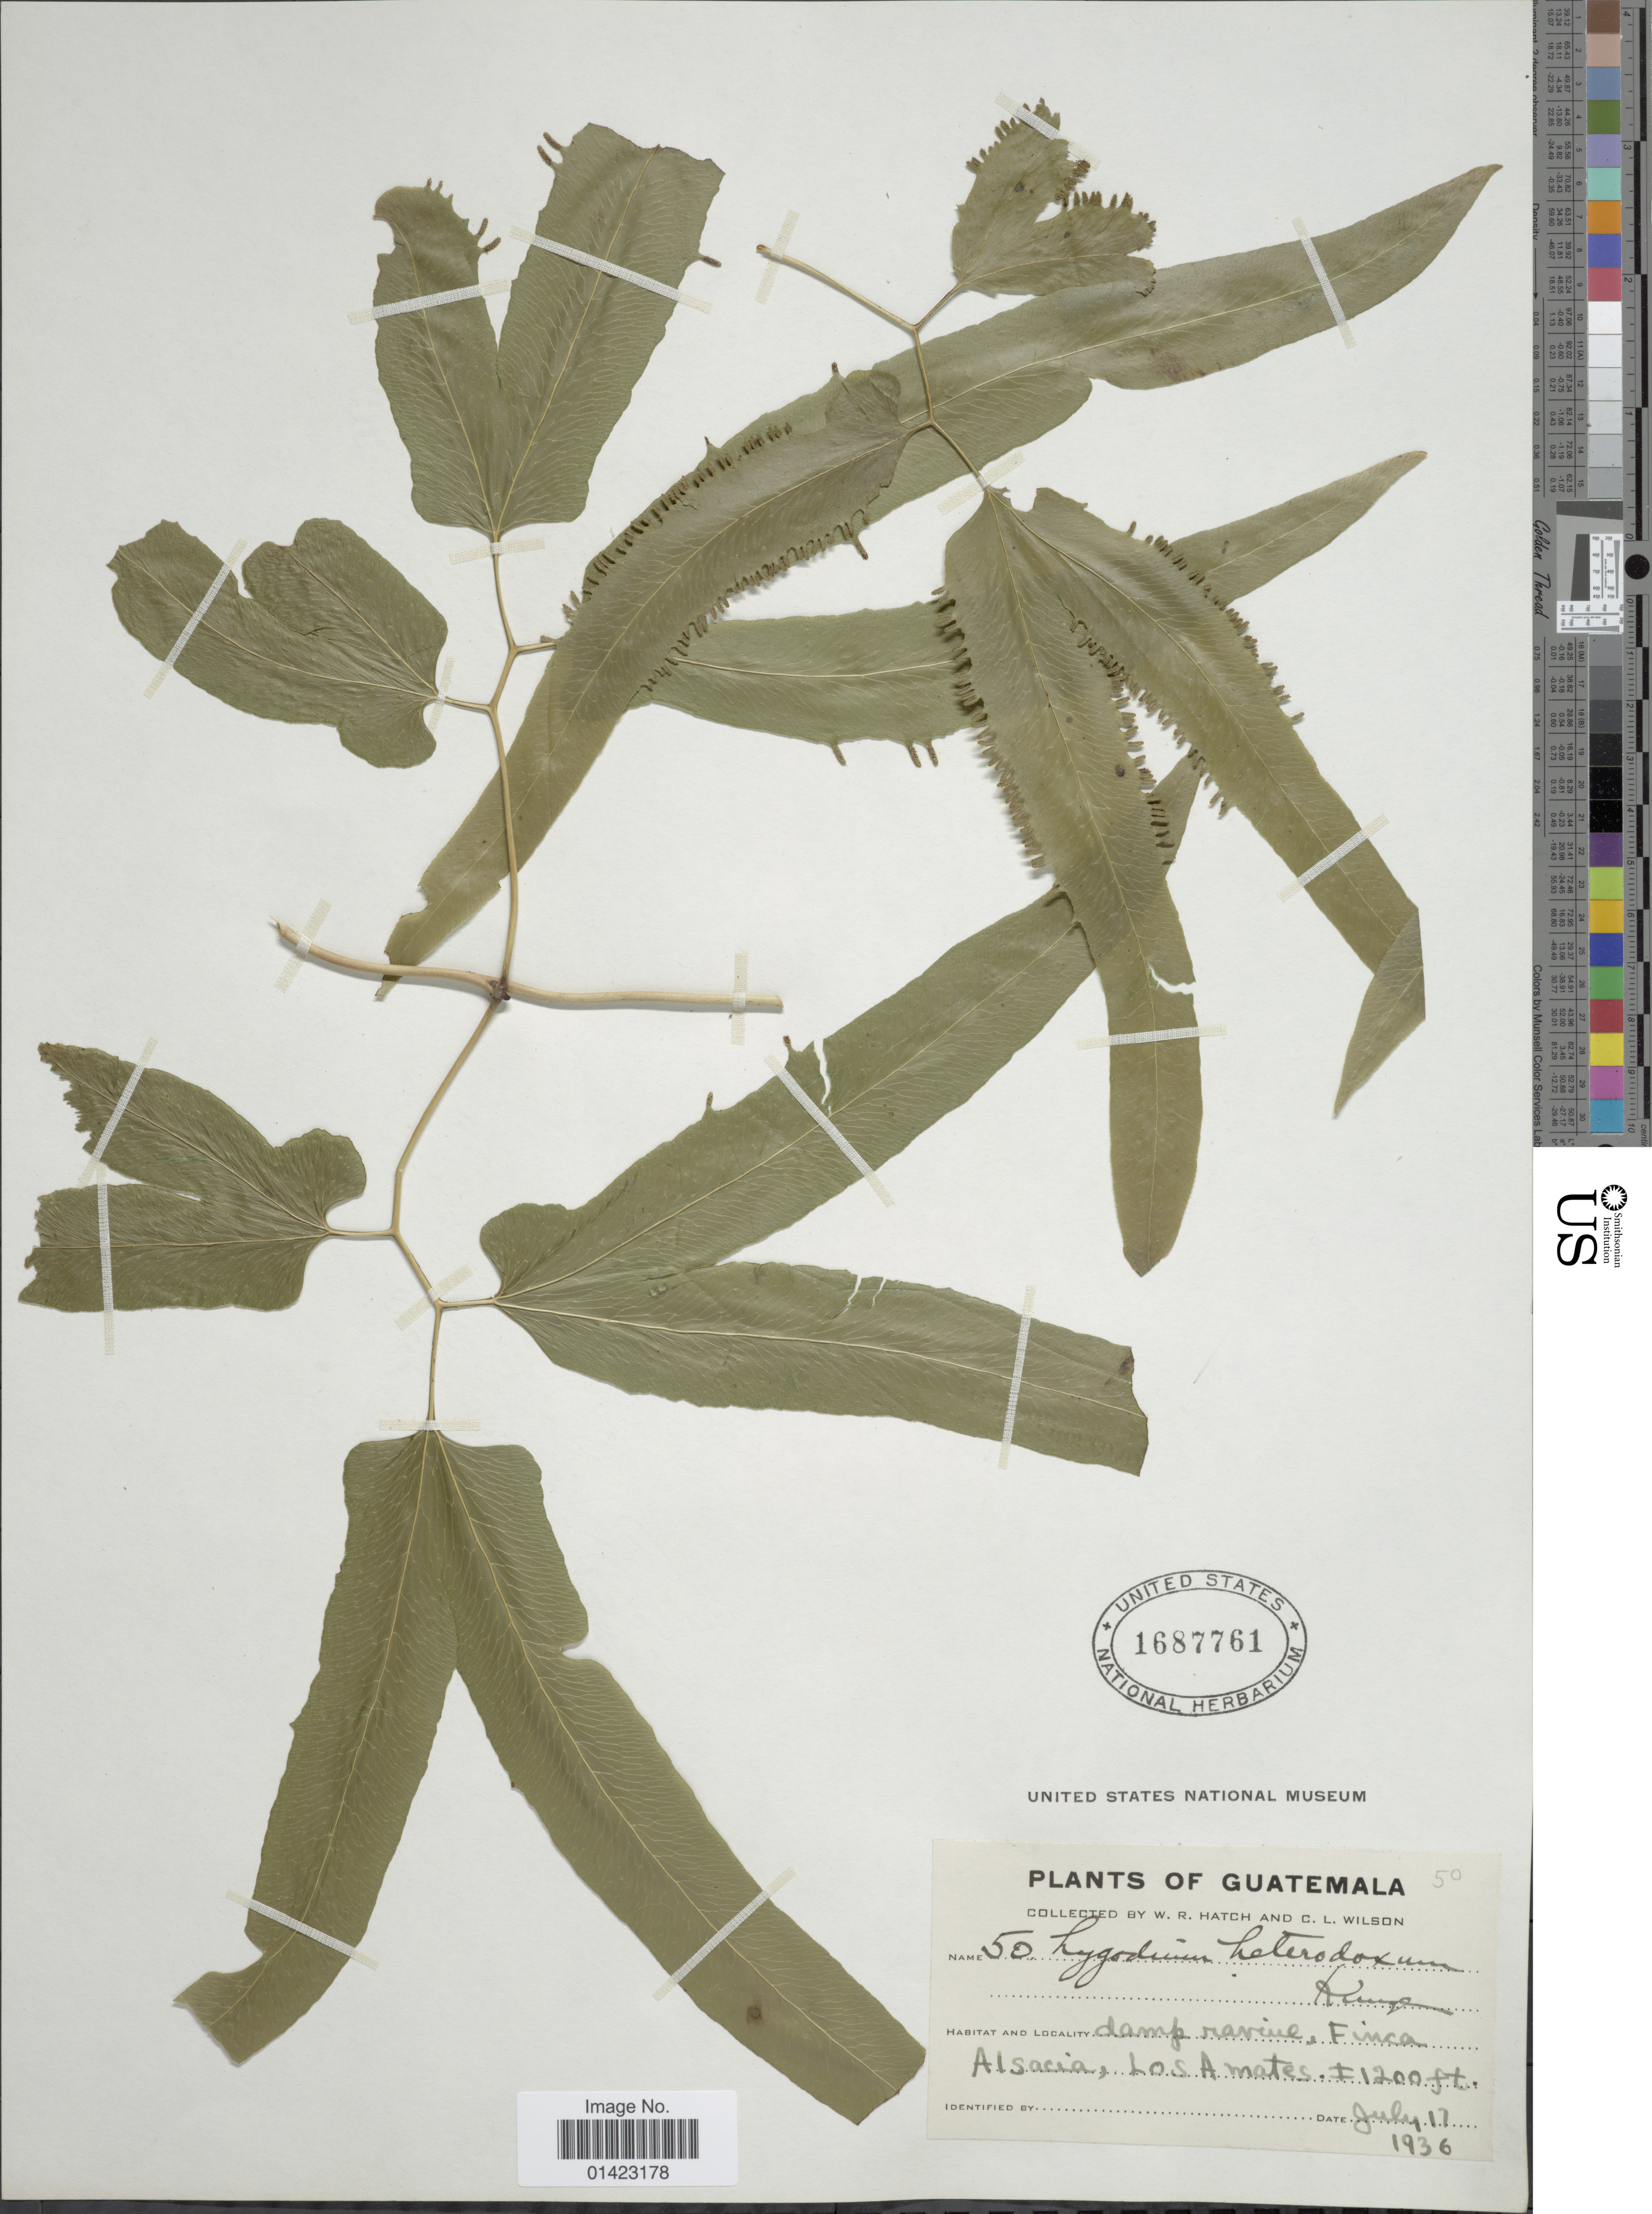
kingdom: Plantae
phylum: Tracheophyta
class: Polypodiopsida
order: Schizaeales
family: Lygodiaceae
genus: Lygodium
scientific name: Lygodium heterodoxum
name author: Kunze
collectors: W. Hatch & C. L. Wilson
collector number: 50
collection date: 1936-07-17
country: Guatemala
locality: Damp ravine Finca Alsacia, Los Amates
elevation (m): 366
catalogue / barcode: US 1687761